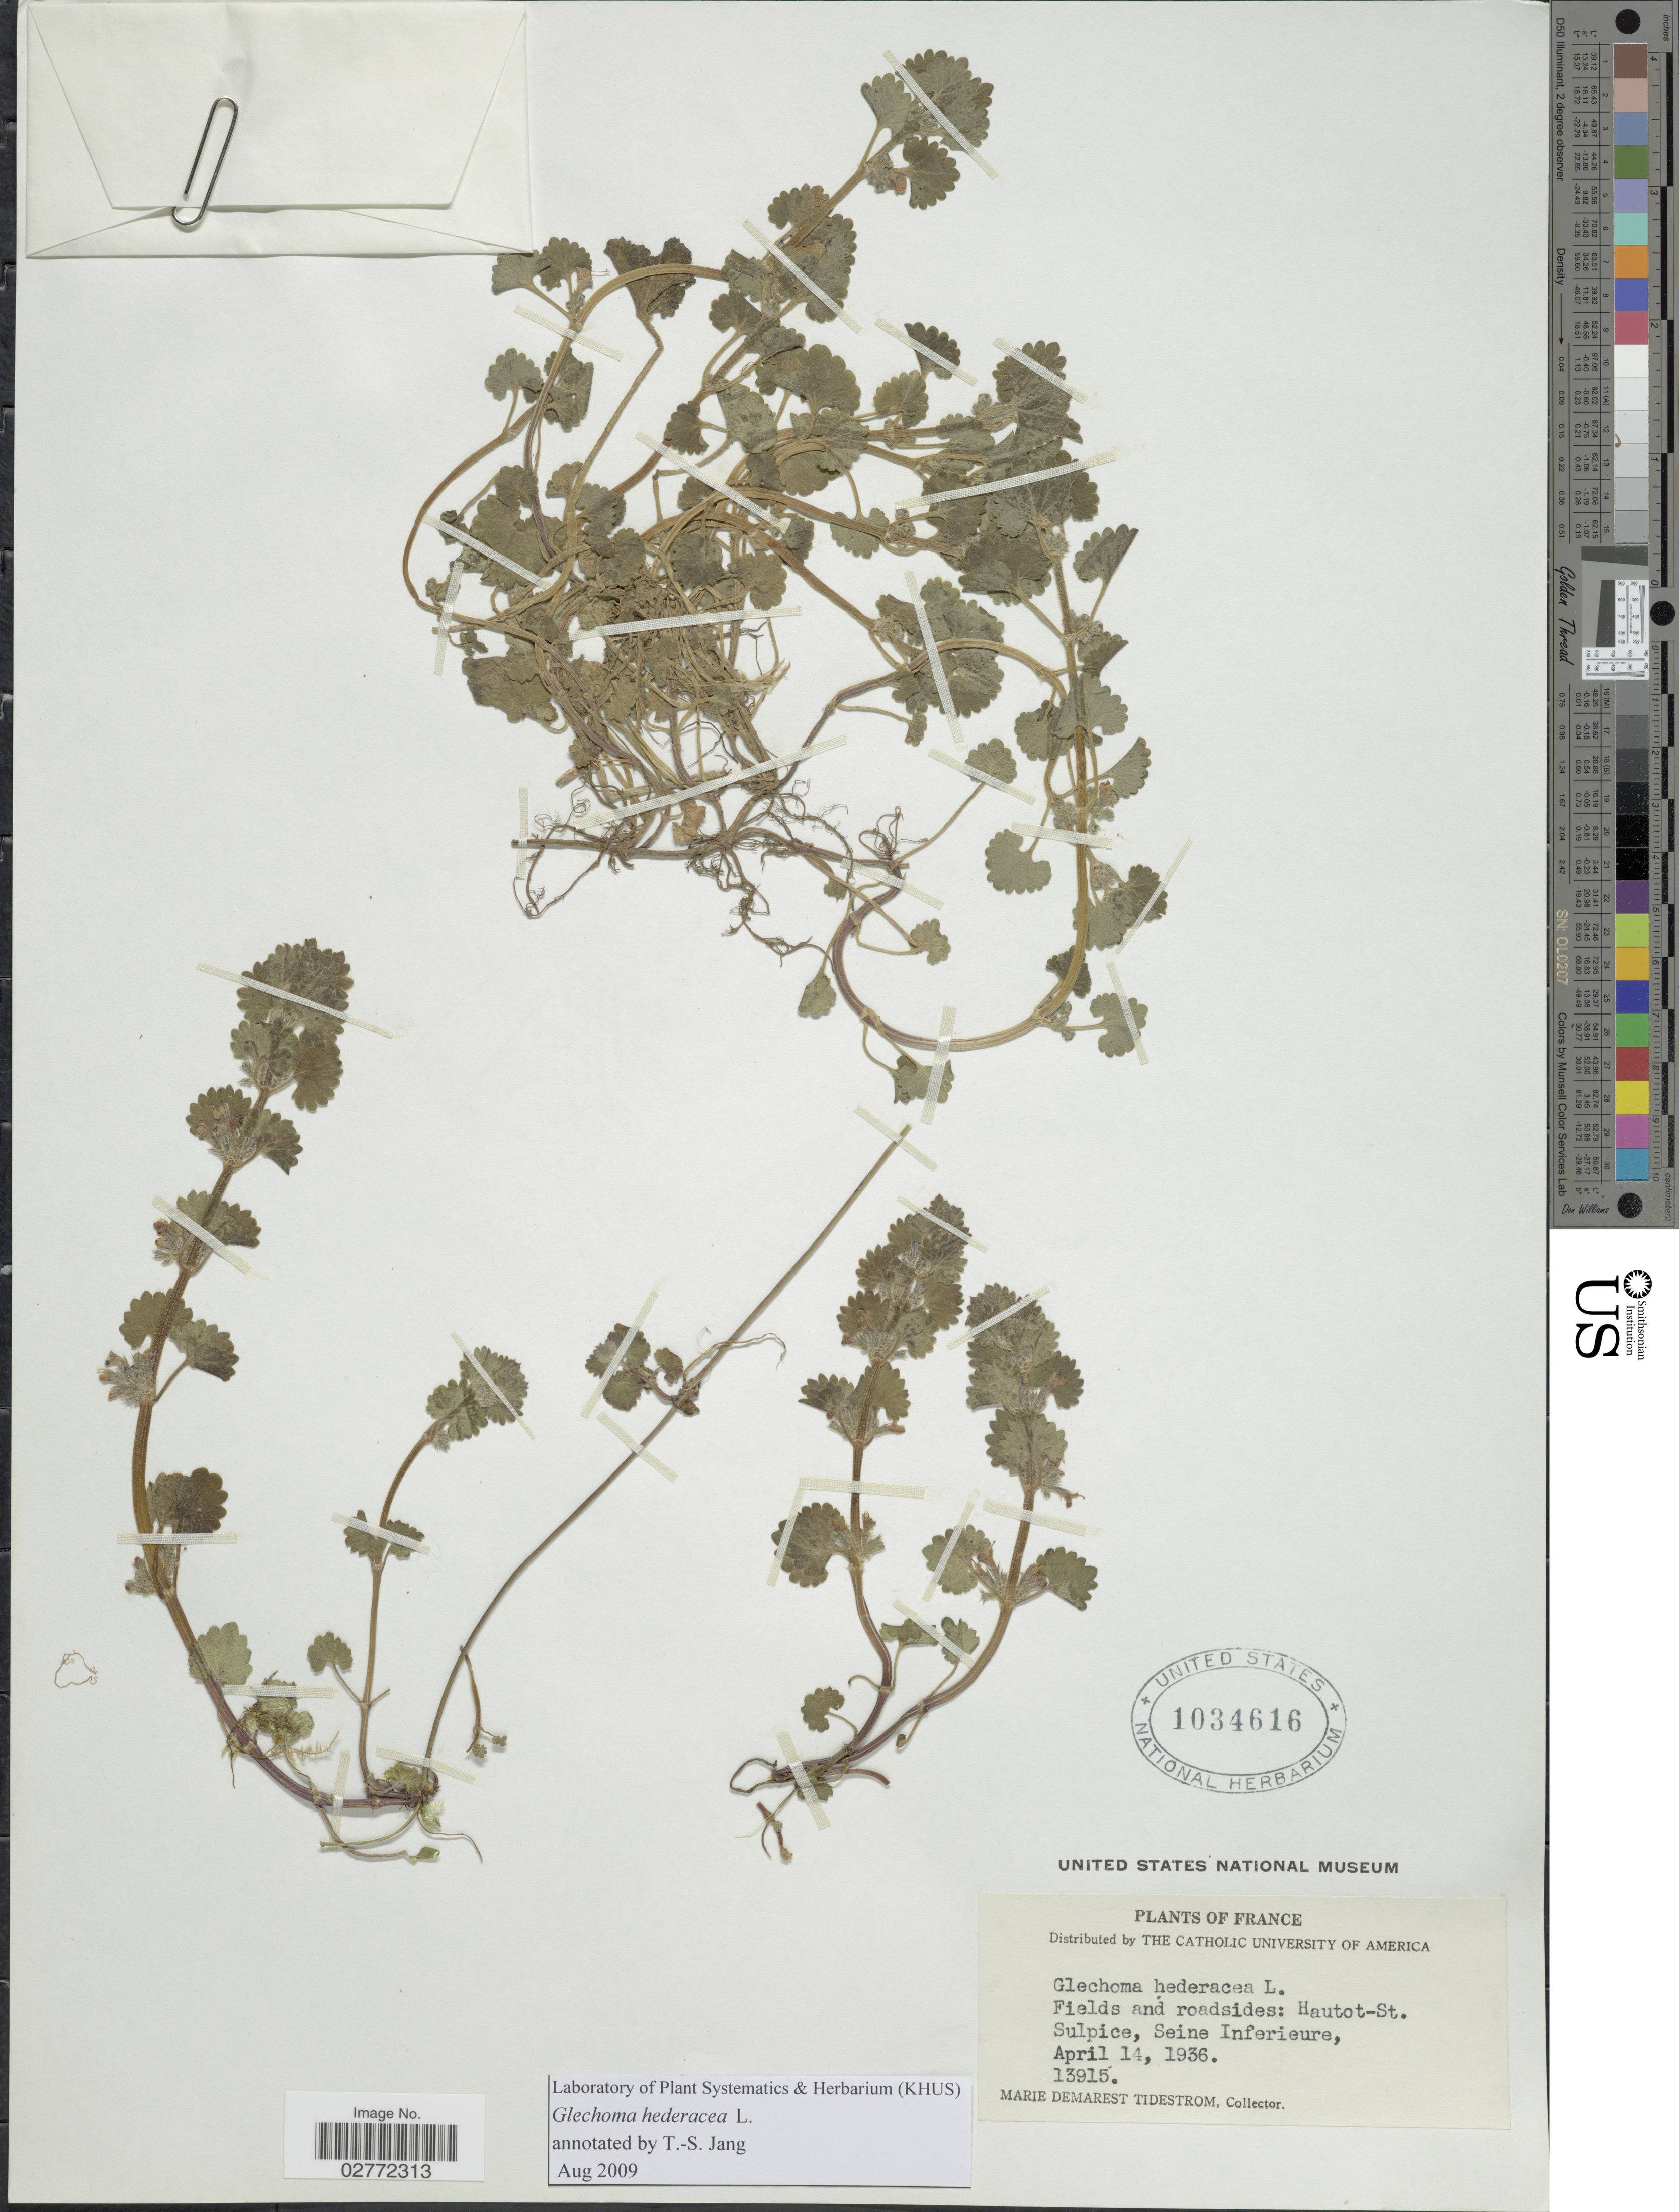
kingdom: Plantae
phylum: Tracheophyta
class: Magnoliopsida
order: Lamiales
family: Lamiaceae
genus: Glechoma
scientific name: Glechoma hederacea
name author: L.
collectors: M. Tidestrom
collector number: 13915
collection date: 1936-04-14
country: France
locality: Fields and roadsides: Hautot-St. Sulpice, Seine Inferieure.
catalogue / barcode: US 1034616